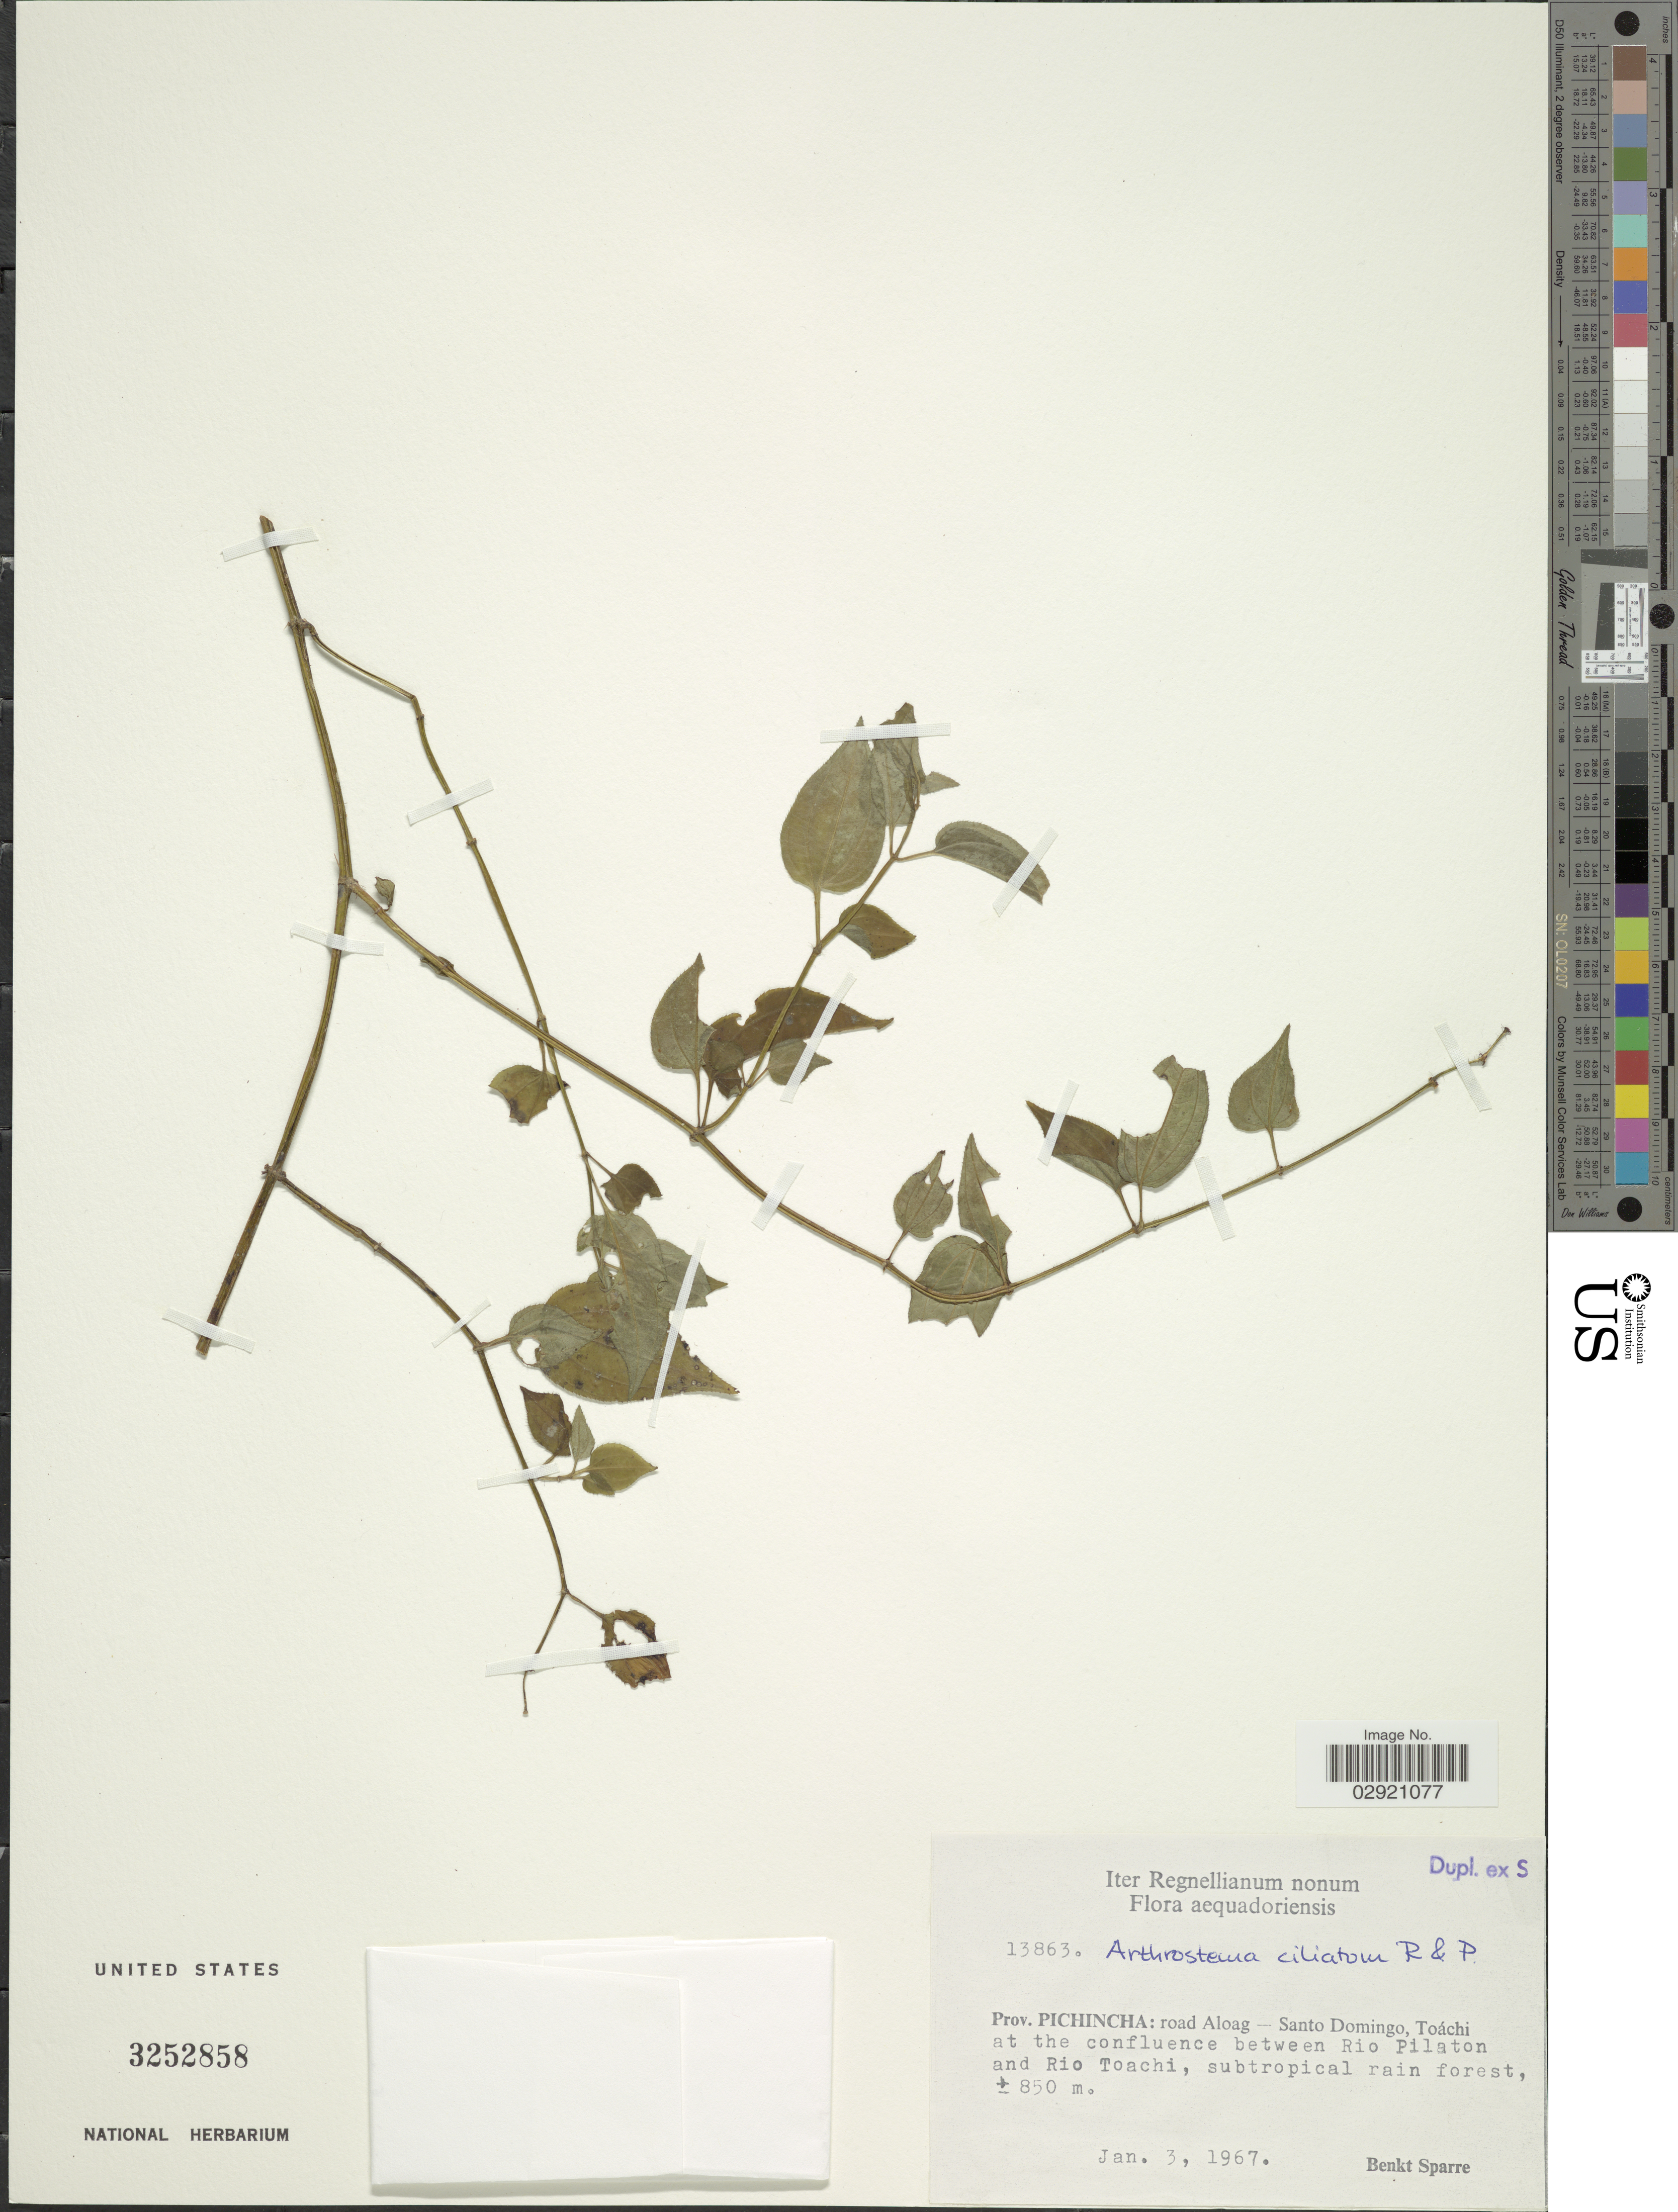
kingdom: Plantae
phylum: Tracheophyta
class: Magnoliopsida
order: Myrtales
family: Melastomataceae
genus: Arthrostemma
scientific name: Arthrostemma ciliatum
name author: Pav. ex D. Don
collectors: B. Sparre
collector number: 13863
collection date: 1967-01-03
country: Ecuador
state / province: Pichincha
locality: Road Aloag - Santo Domingo, Toáchi at confluence between Rio Pilaton and Rio Toachi.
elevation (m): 850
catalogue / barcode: US 3252858